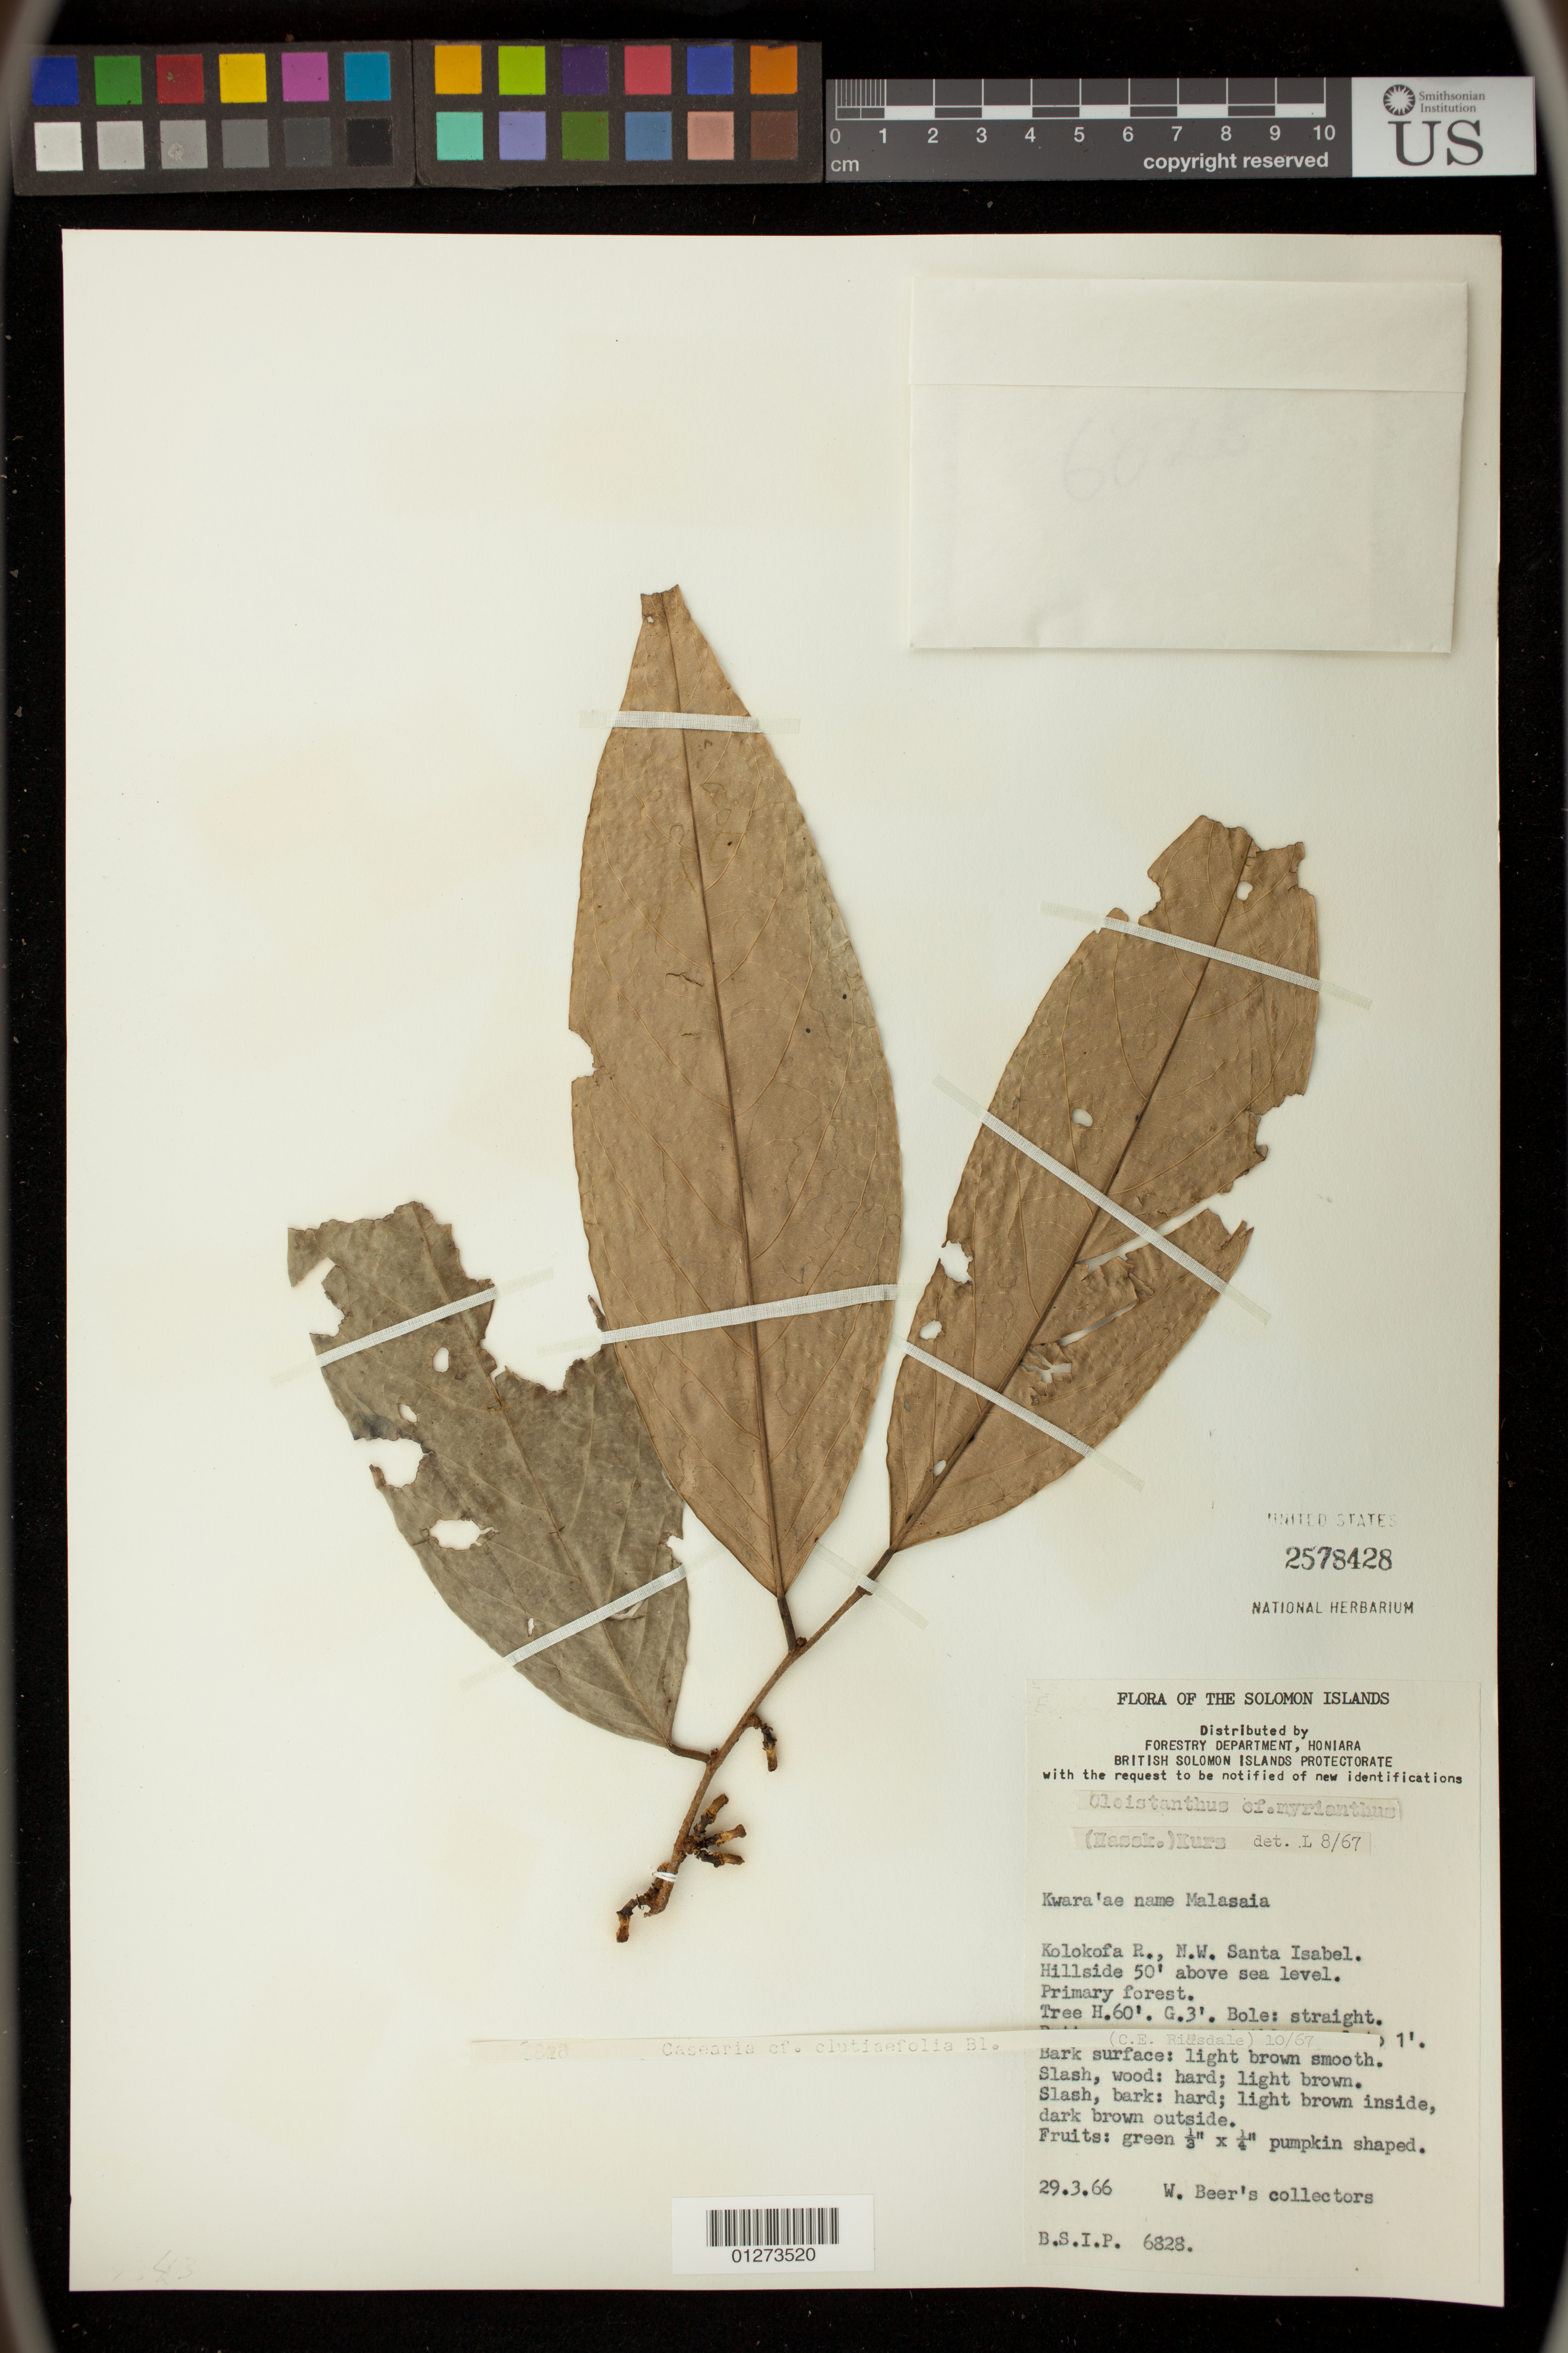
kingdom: Plantae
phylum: Tracheophyta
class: Magnoliopsida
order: Malpighiales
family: Phyllanthaceae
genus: Cleistanthus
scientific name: Cleistanthus sp.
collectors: W. Beer's Collectors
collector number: B.S.I.P. 6828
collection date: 1966-03-29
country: Solomon Islands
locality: Kolokofa R., N.W. Santa Isabel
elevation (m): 15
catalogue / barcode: US 2578428